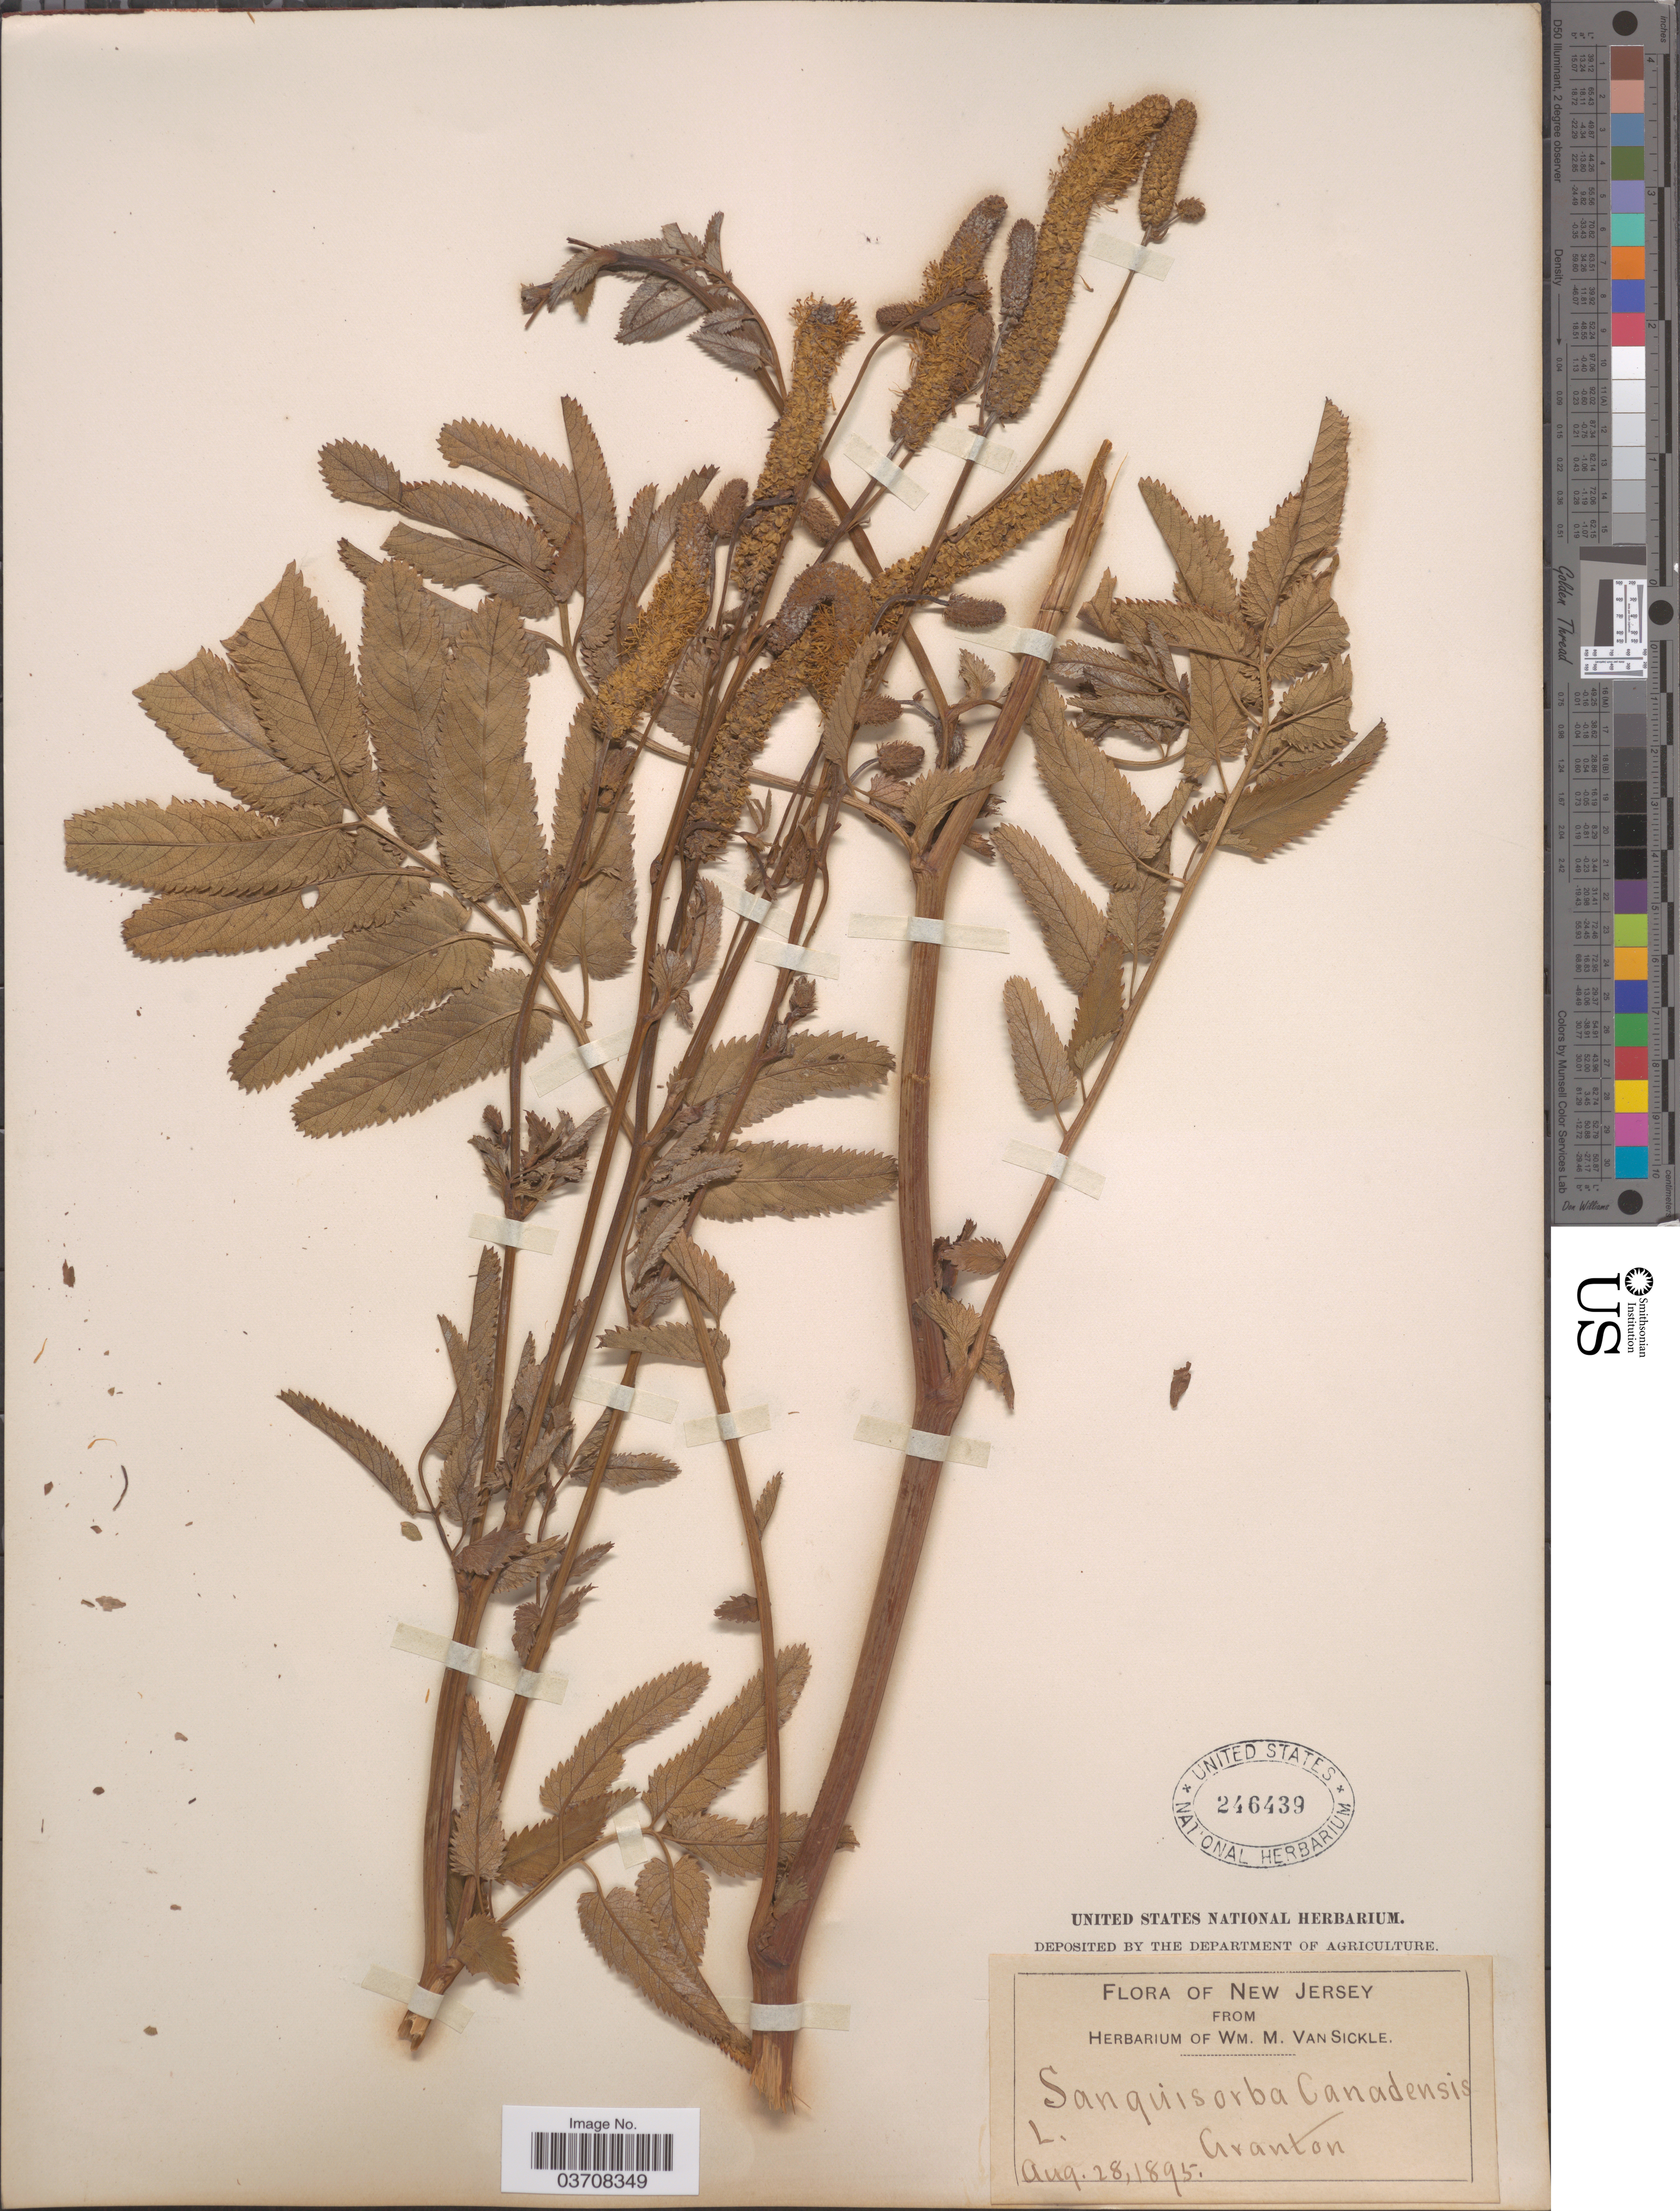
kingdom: Plantae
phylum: Tracheophyta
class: Magnoliopsida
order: Rosales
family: Rosaceae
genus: Sanguisorba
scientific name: Sanguisorba canadensis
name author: L.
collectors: ex herb. Wm. M. Van Sickle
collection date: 1895-08-28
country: United States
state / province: New Jersey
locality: Granton.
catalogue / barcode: US 246439